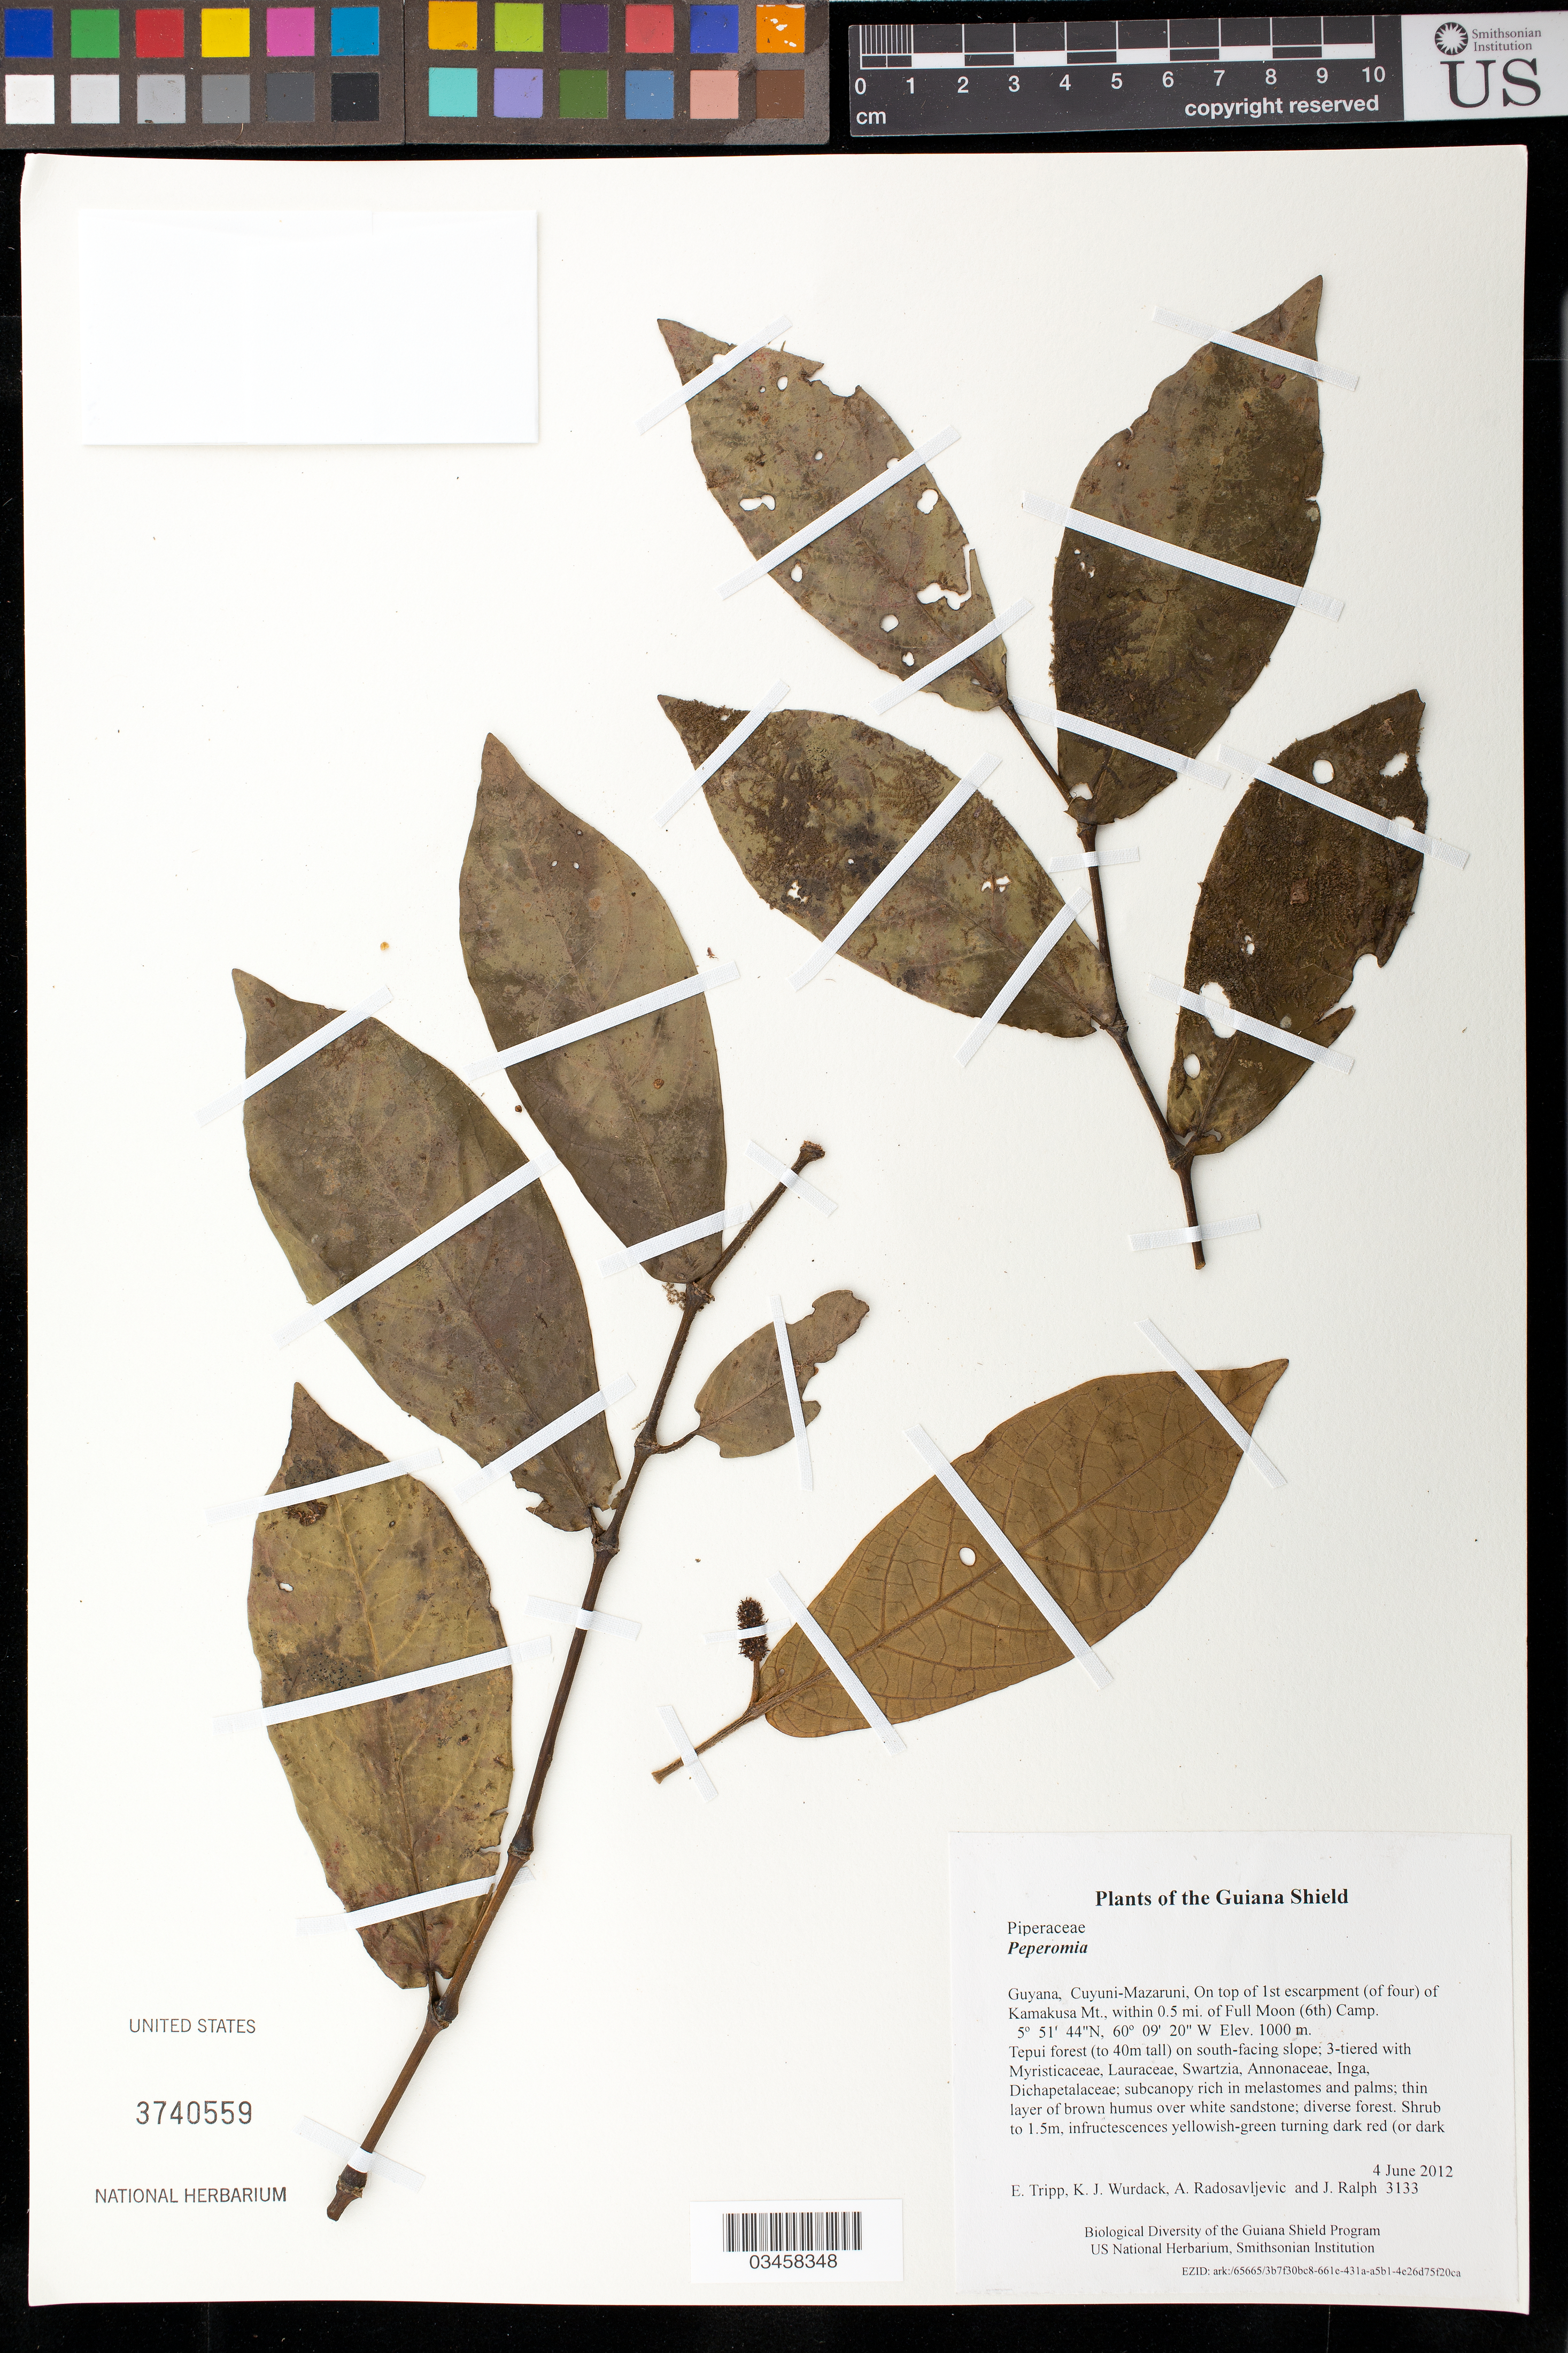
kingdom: Plantae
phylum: Tracheophyta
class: Magnoliopsida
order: Piperales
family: Piperaceae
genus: Piper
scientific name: Piper sp.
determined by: Jiménez, José Estaban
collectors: E. Tripp, K. Wurdack, A. Radosavljevic & J. Ralph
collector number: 3133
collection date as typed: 4 June 2012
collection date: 2012-06-04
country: Guyana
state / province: Cuyuni-Mazaruni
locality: On top of 1st escarpment (of four) of Kamakusa Mt., within 0.5 mi. of Full Moon (6th) Camp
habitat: Tepui forest (to 40m tall) on south-facing slope; 3-tiered with Myristicaceae, Lauraceae, Swartzia, Annonaceae, Inga, Dichapetalaceae; subcanopy rich in melastomes and palms; thin layer of brown humus over white sandstone; diverse forest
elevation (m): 1000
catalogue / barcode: US 3740559